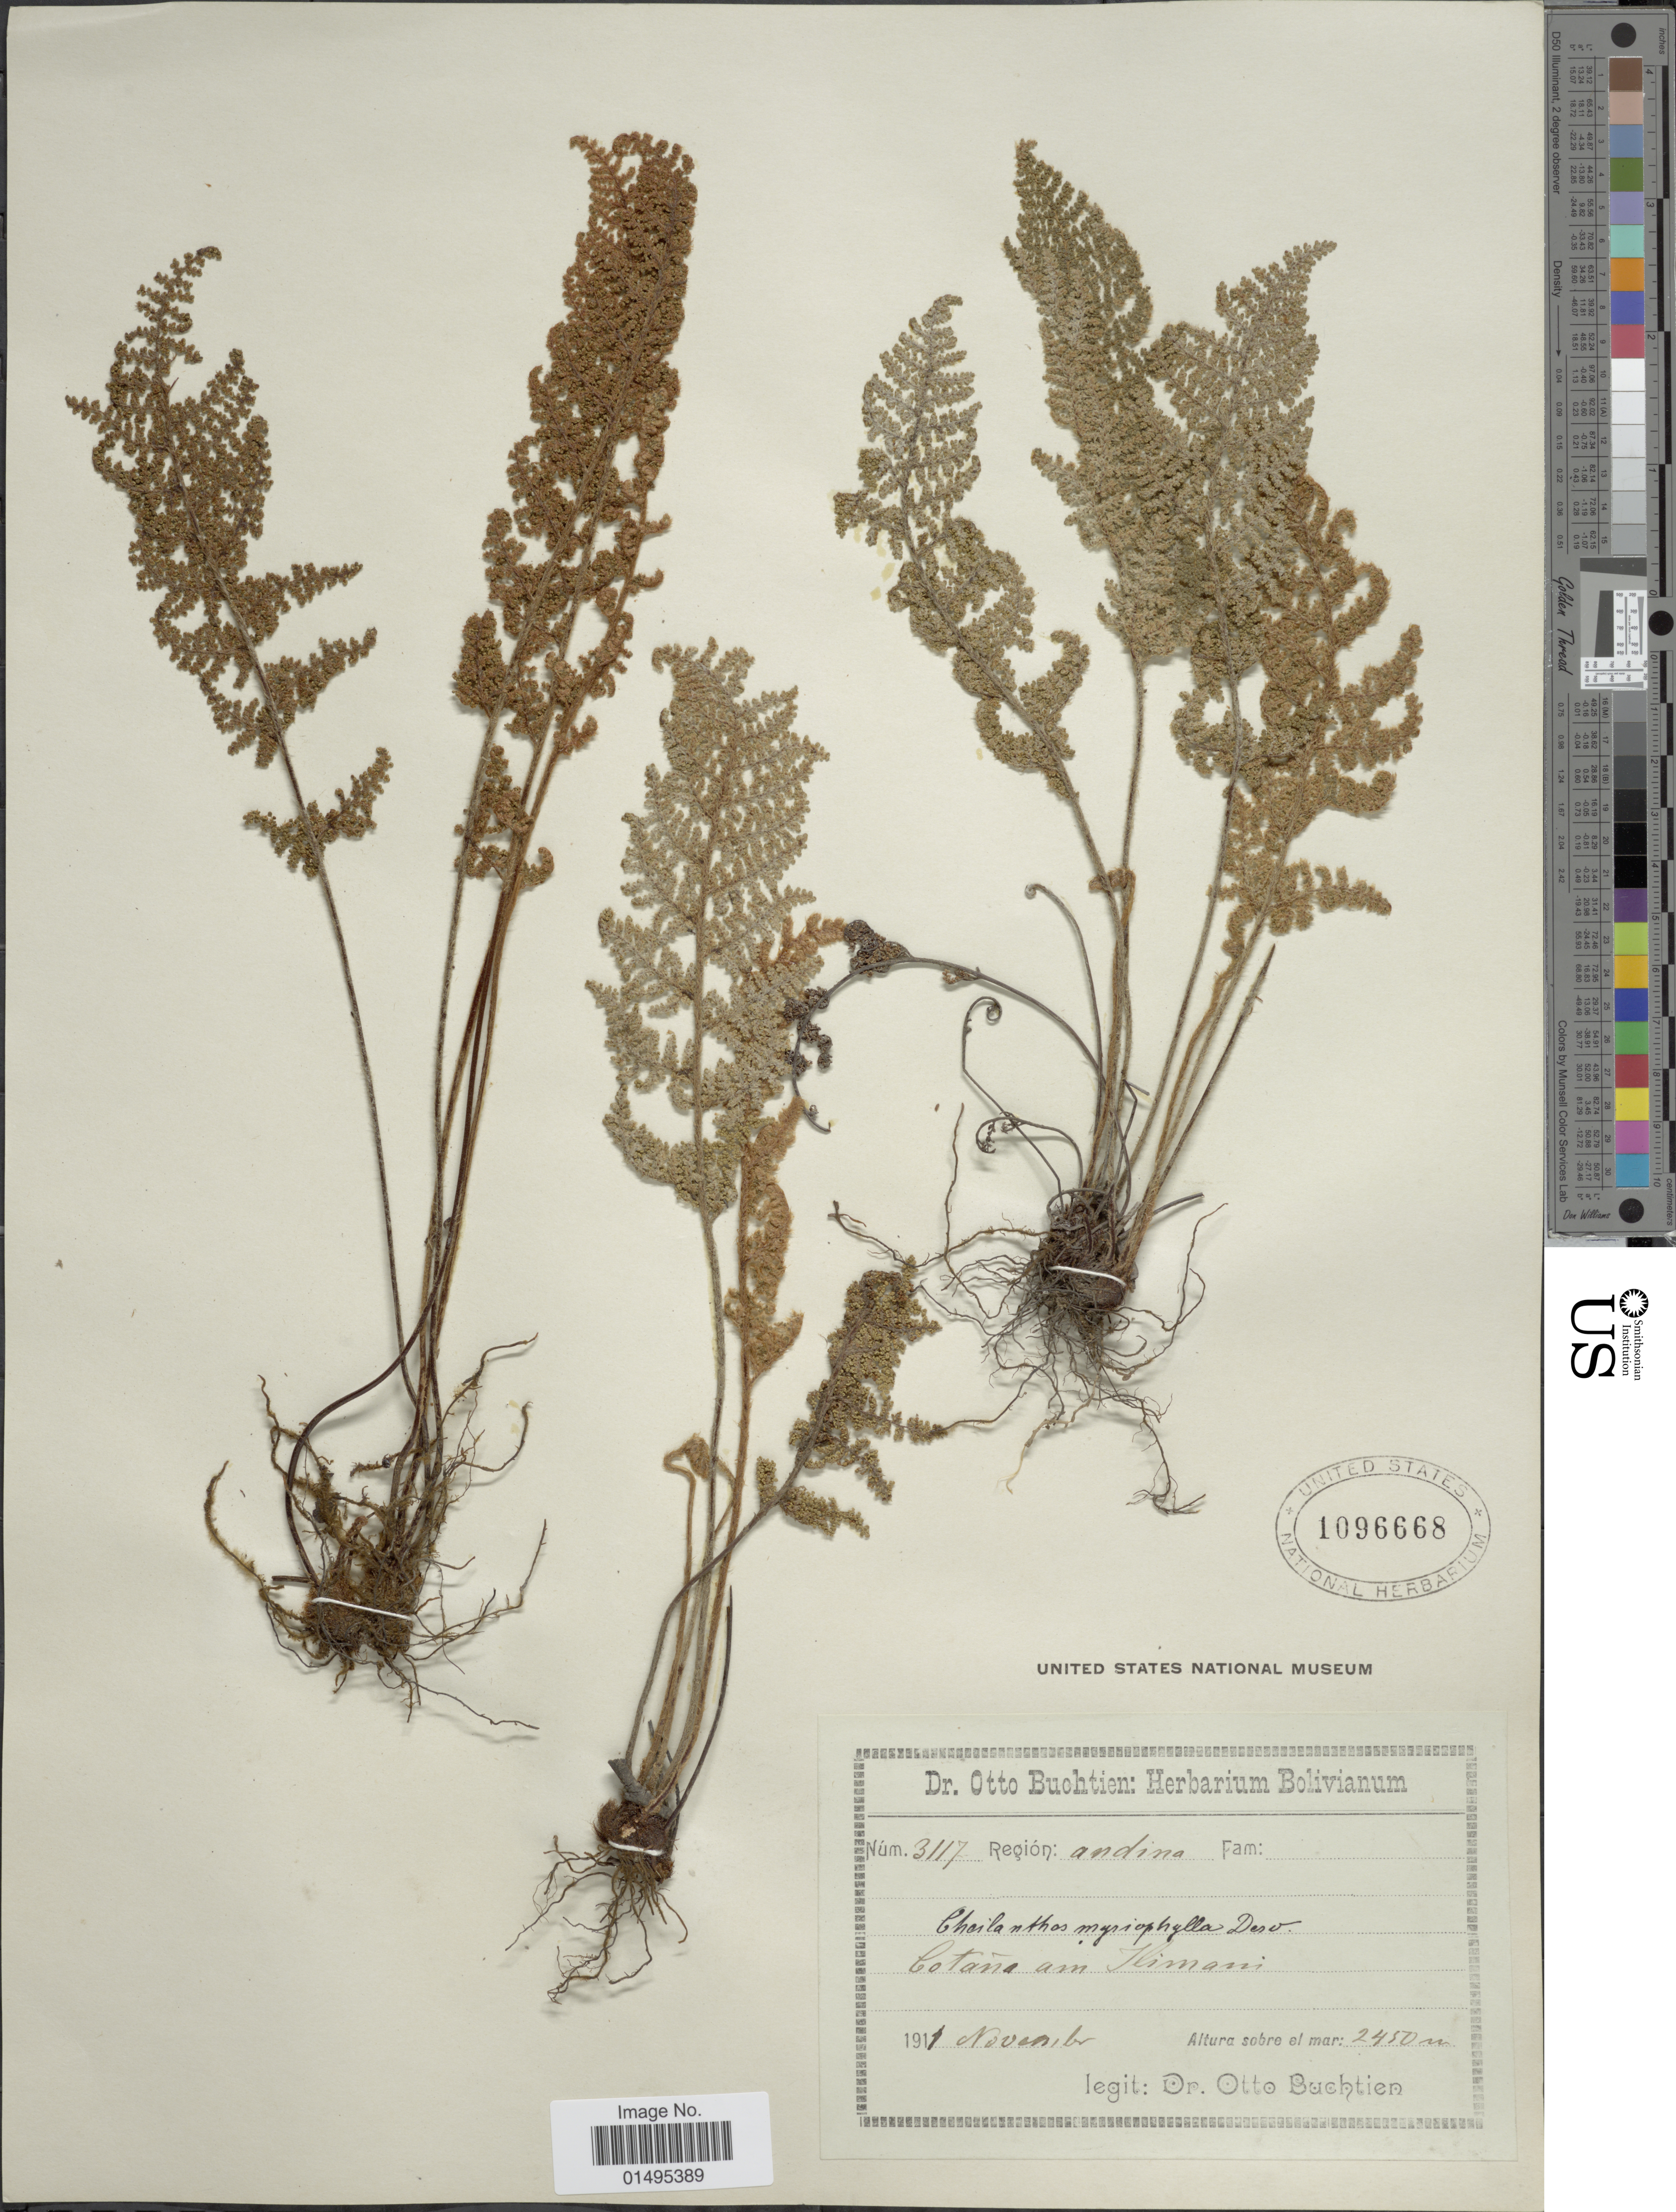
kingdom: Plantae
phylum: Tracheophyta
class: Polypodiopsida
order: Polypodiales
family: Pteridaceae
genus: Myriopteris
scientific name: Myriopteris myriophylla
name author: (Desv.) J. Sm.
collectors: O. Buchtien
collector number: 3117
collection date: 1911-11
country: Bolivia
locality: Region: andina. Cotaña am Illimani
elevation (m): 2450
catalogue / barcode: US 1096668